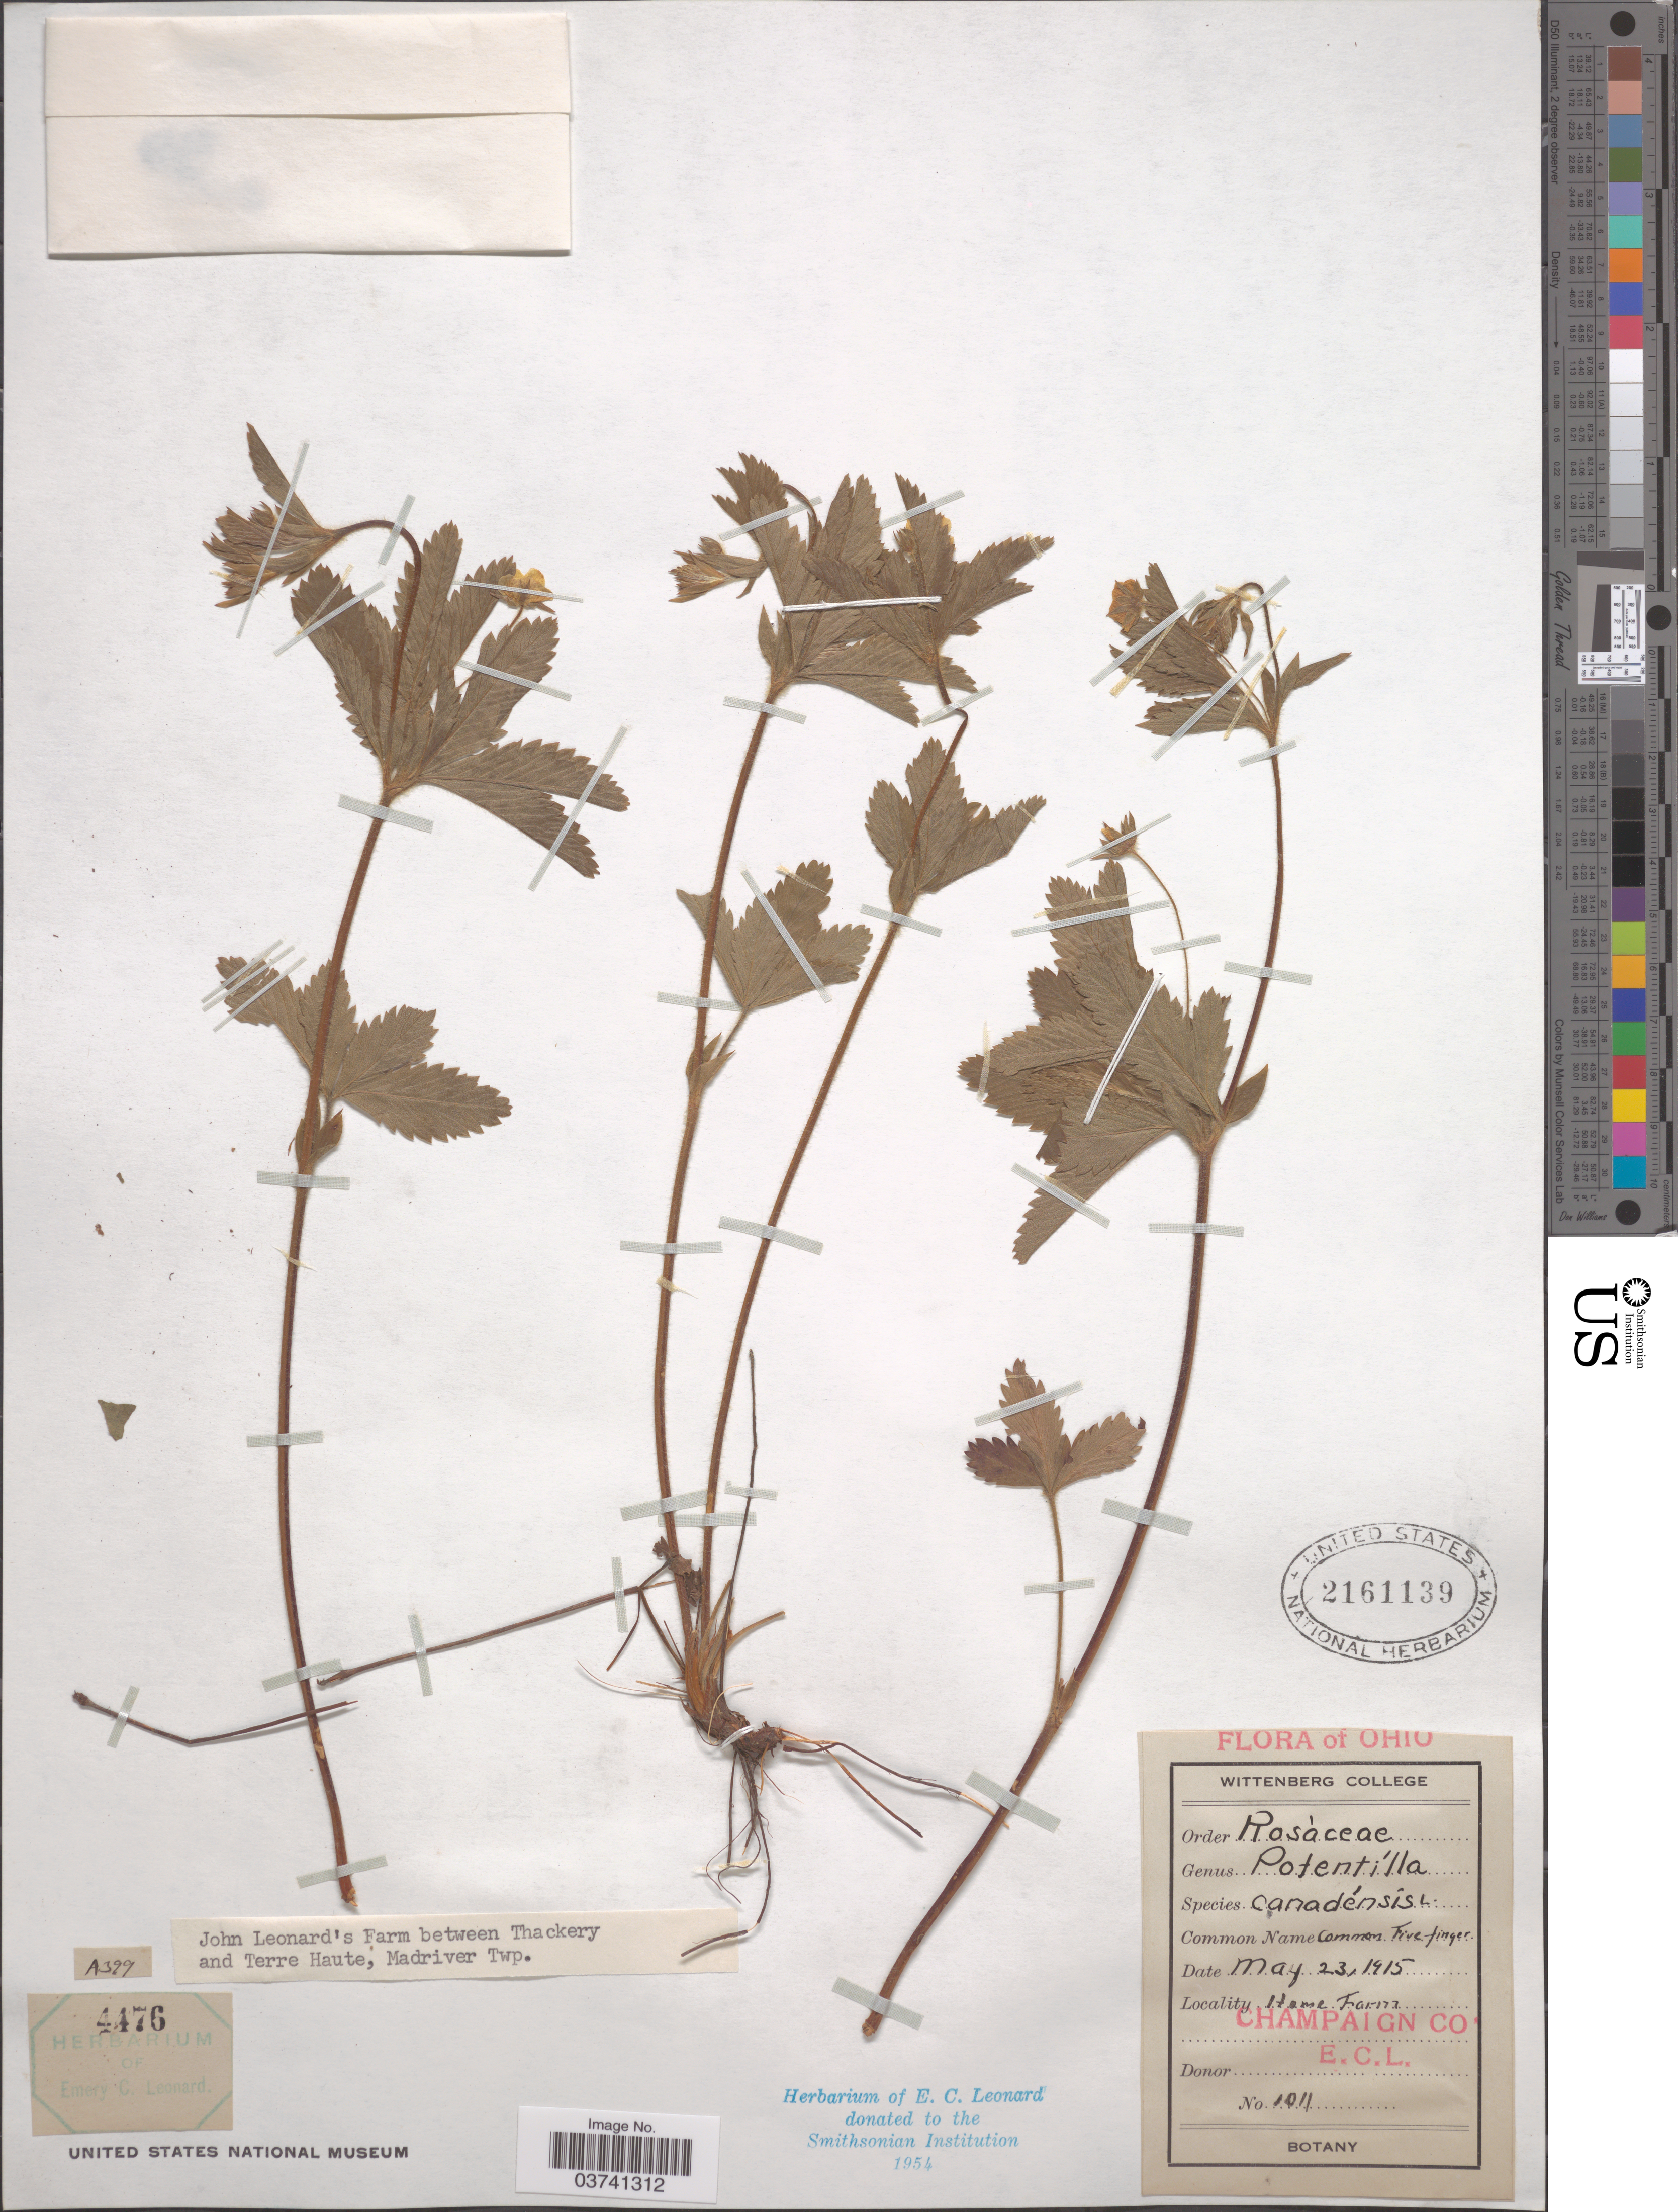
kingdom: Plantae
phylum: Tracheophyta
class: Magnoliopsida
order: Rosales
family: Rosaceae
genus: Potentilla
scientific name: Potentilla simplex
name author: Michx.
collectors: E. C. Leonard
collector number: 1011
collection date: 1915-05-23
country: United States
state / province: Ohio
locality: Home Farm. Champaign Co. John Leonard's Farm between Thackery and Terre Haute, Madriver Twp.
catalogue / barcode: US 2161139